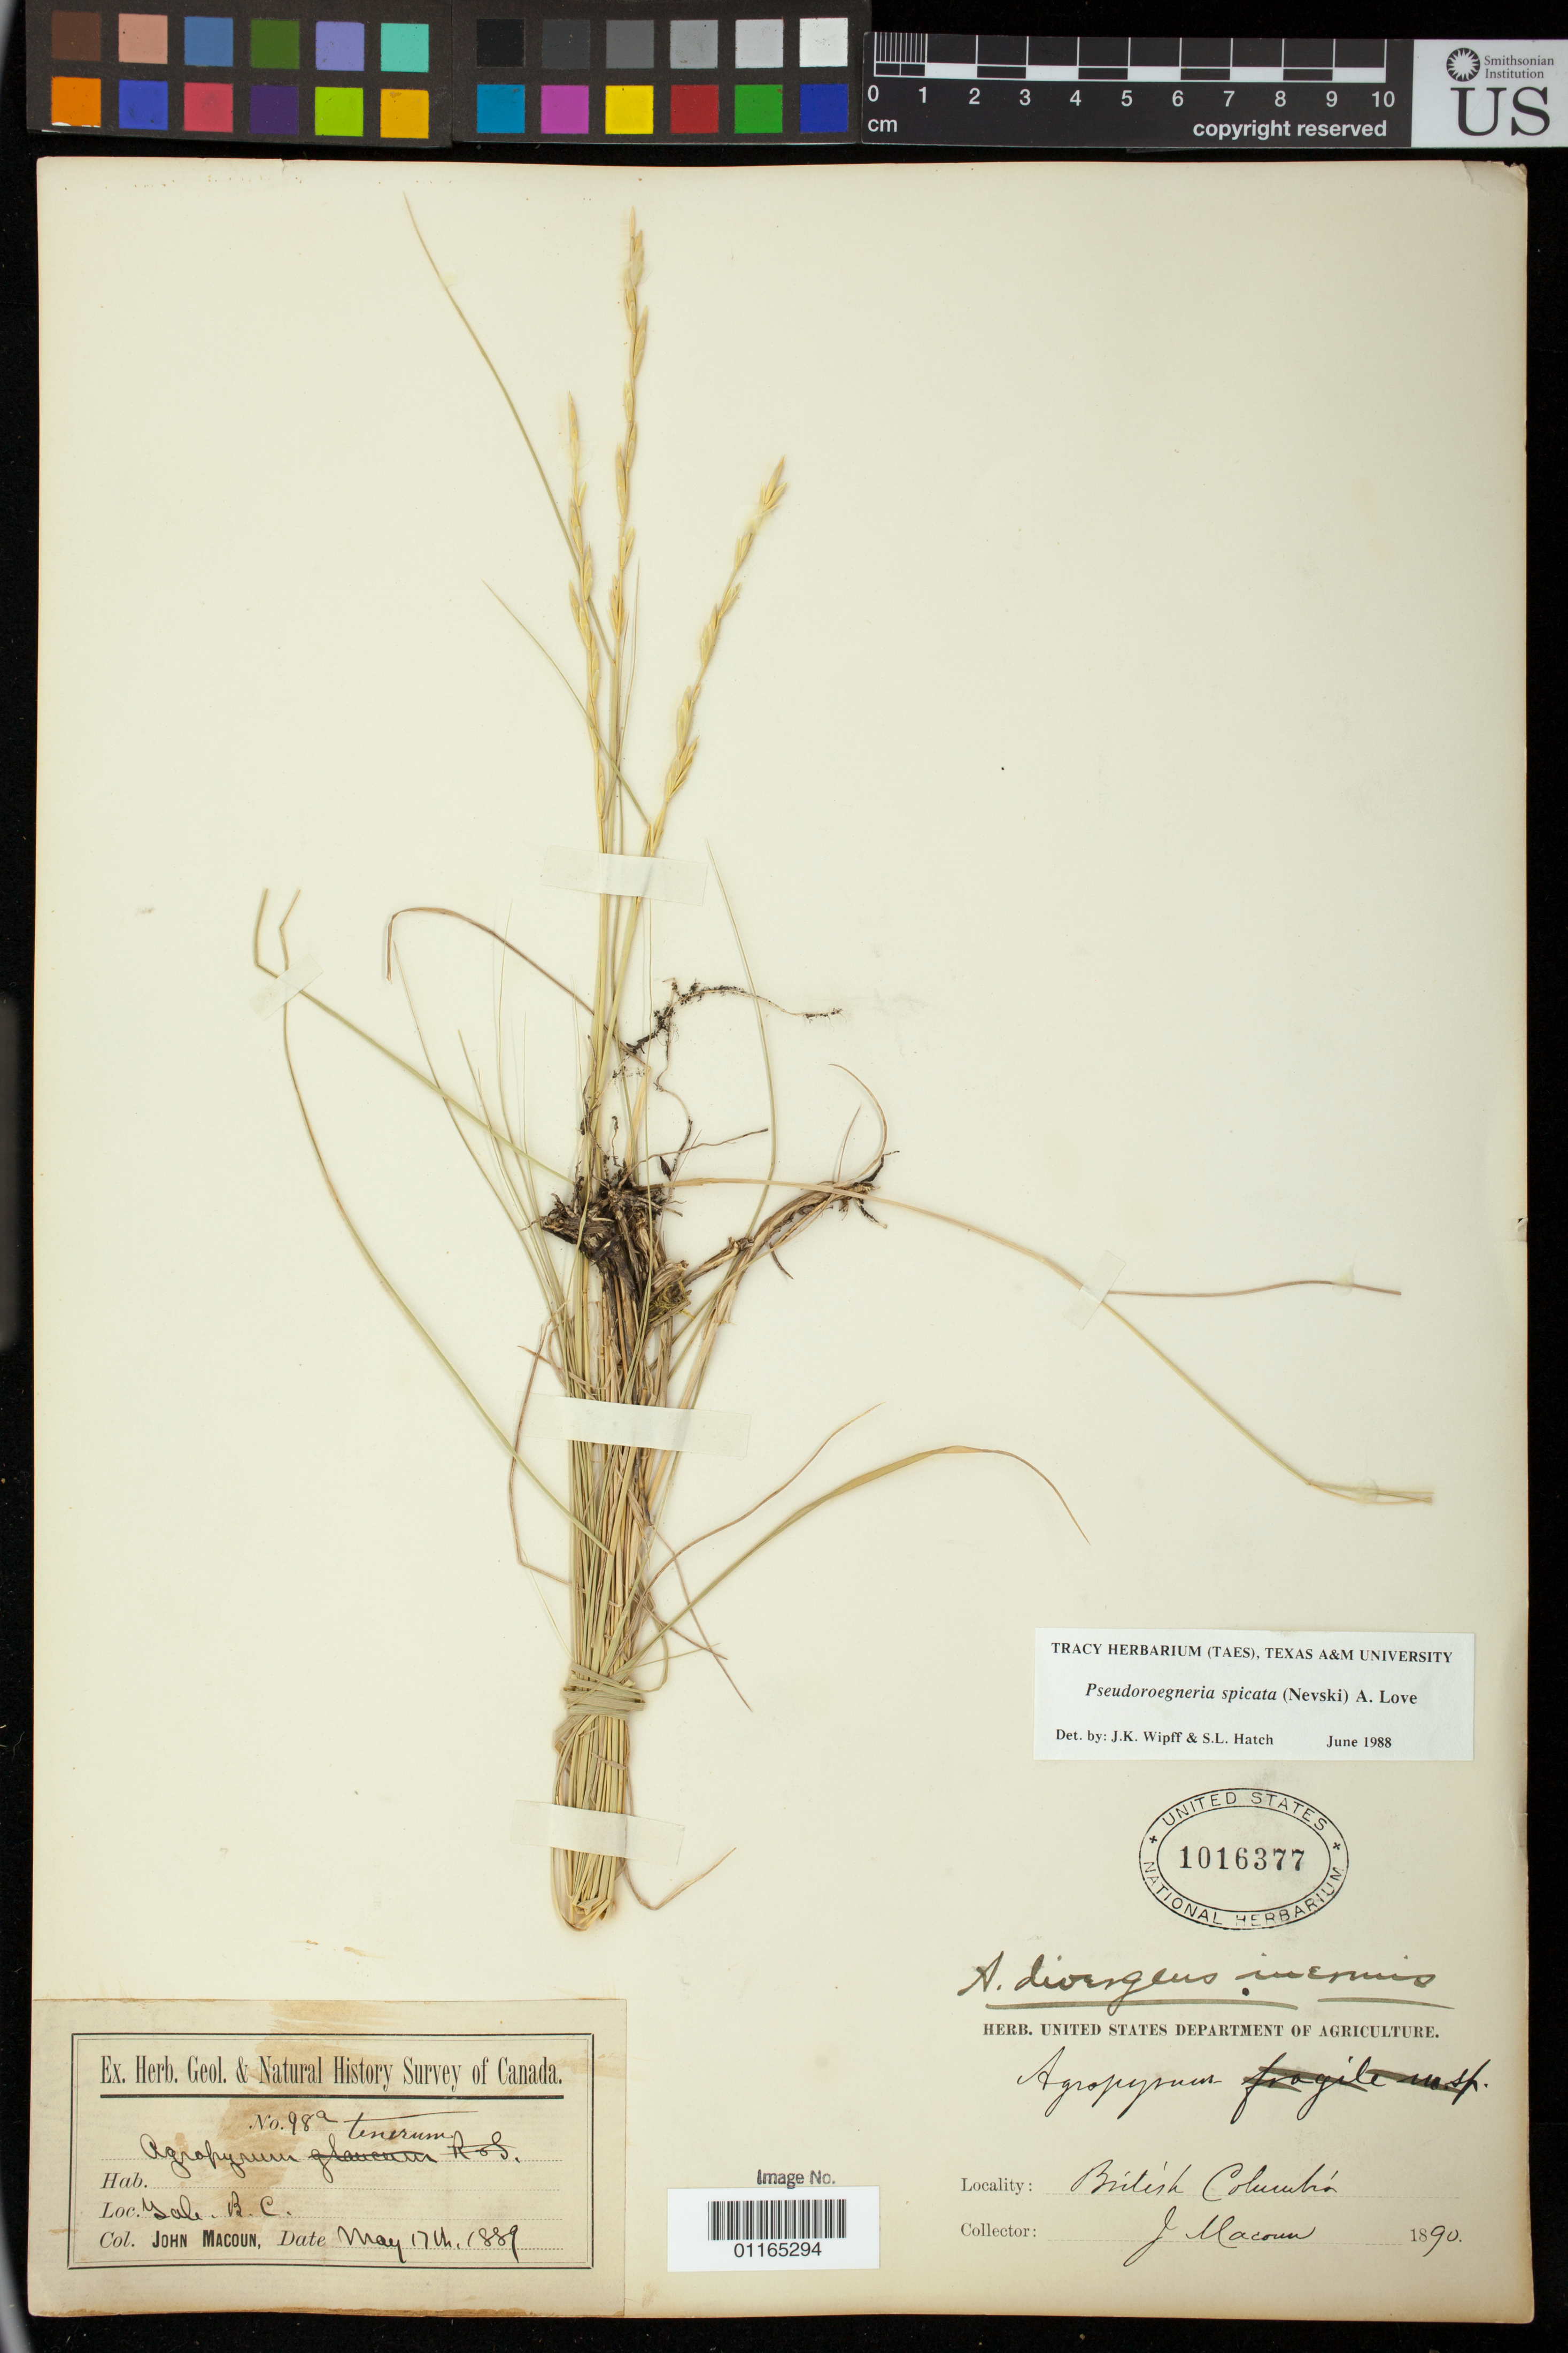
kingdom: Plantae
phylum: Tracheophyta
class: Liliopsida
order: Poales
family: Poaceae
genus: Agropyron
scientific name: Agropyron divergens var. inerme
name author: Scribn. & J.G. Sm.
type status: Syntype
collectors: J. M. Macoun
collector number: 98a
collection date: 1889-05-17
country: Canada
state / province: British Columbia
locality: Gale, B.C.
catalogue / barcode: US 1016377